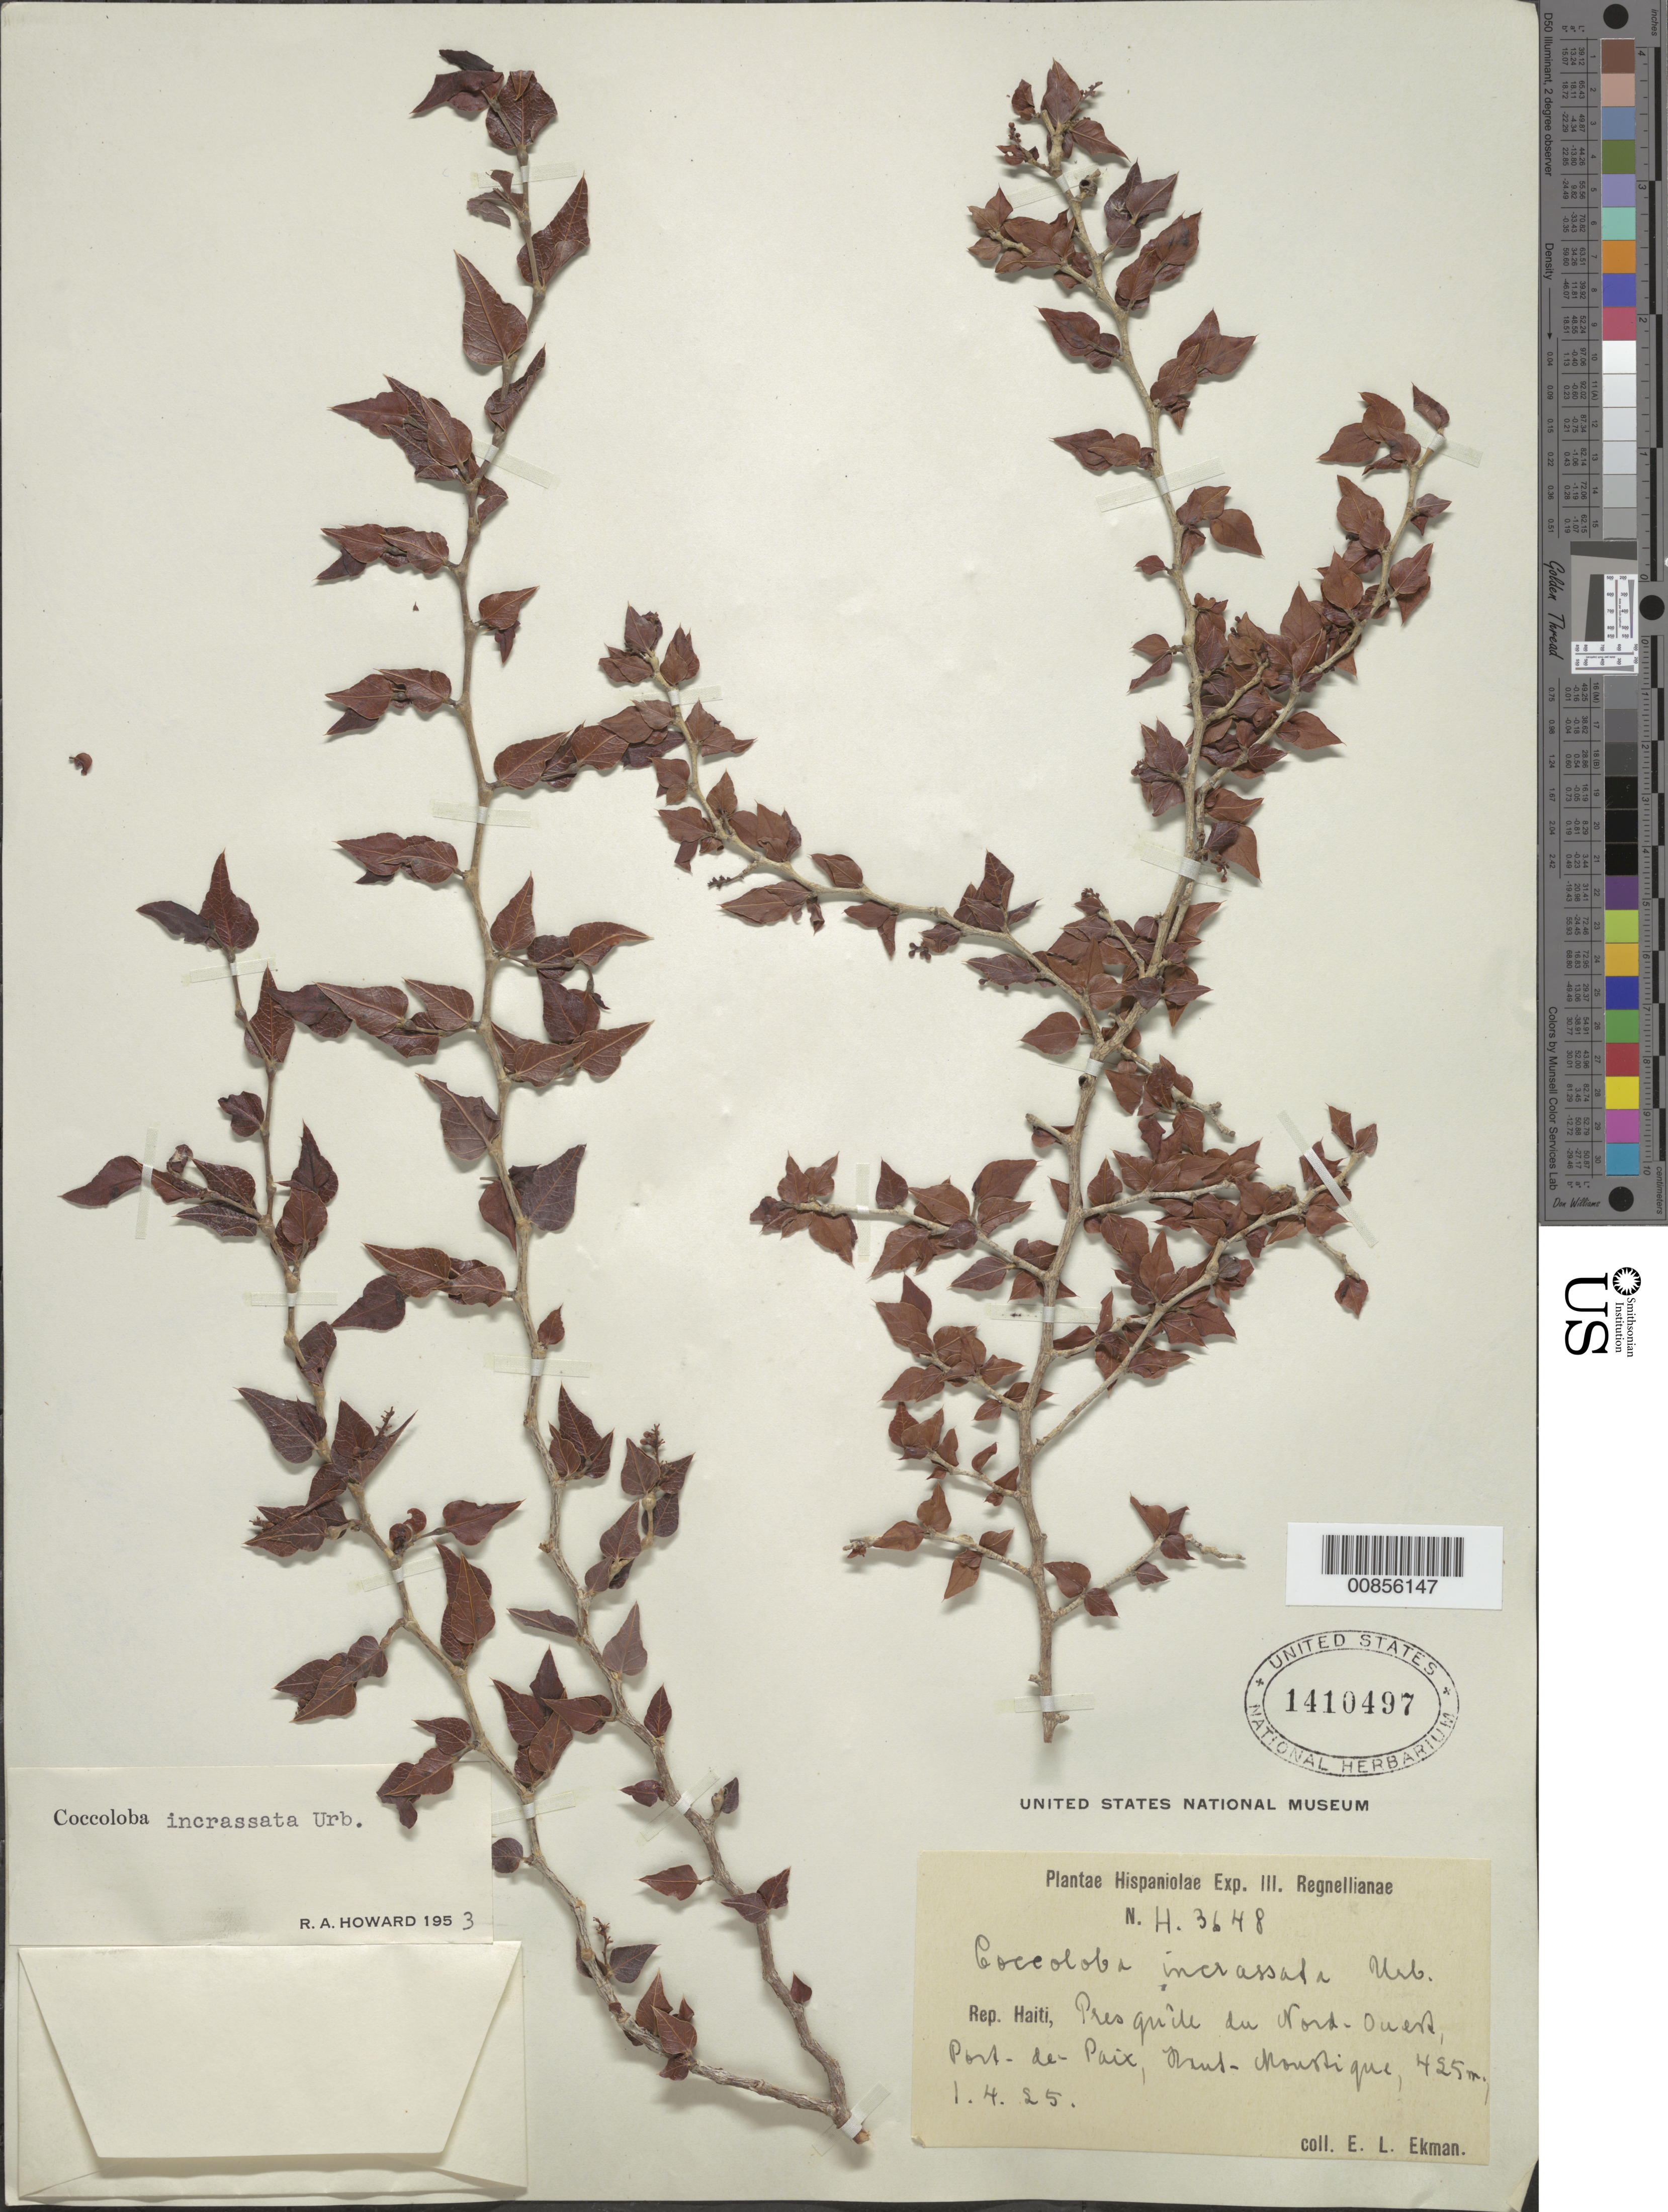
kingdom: Plantae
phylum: Tracheophyta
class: Magnoliopsida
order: Caryophyllales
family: Polygonaceae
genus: Coccoloba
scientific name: Coccoloba incrassata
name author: Urb.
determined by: Howard, R. A.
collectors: E. L. Ekman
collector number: H 3648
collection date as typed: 01 Apr 1925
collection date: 1925-04-01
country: Haiti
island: Hispaniola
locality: Presqu'île du Nord-Ouest, Port-de-Paix, Haut-Moustique.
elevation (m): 425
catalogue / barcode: US 1410497